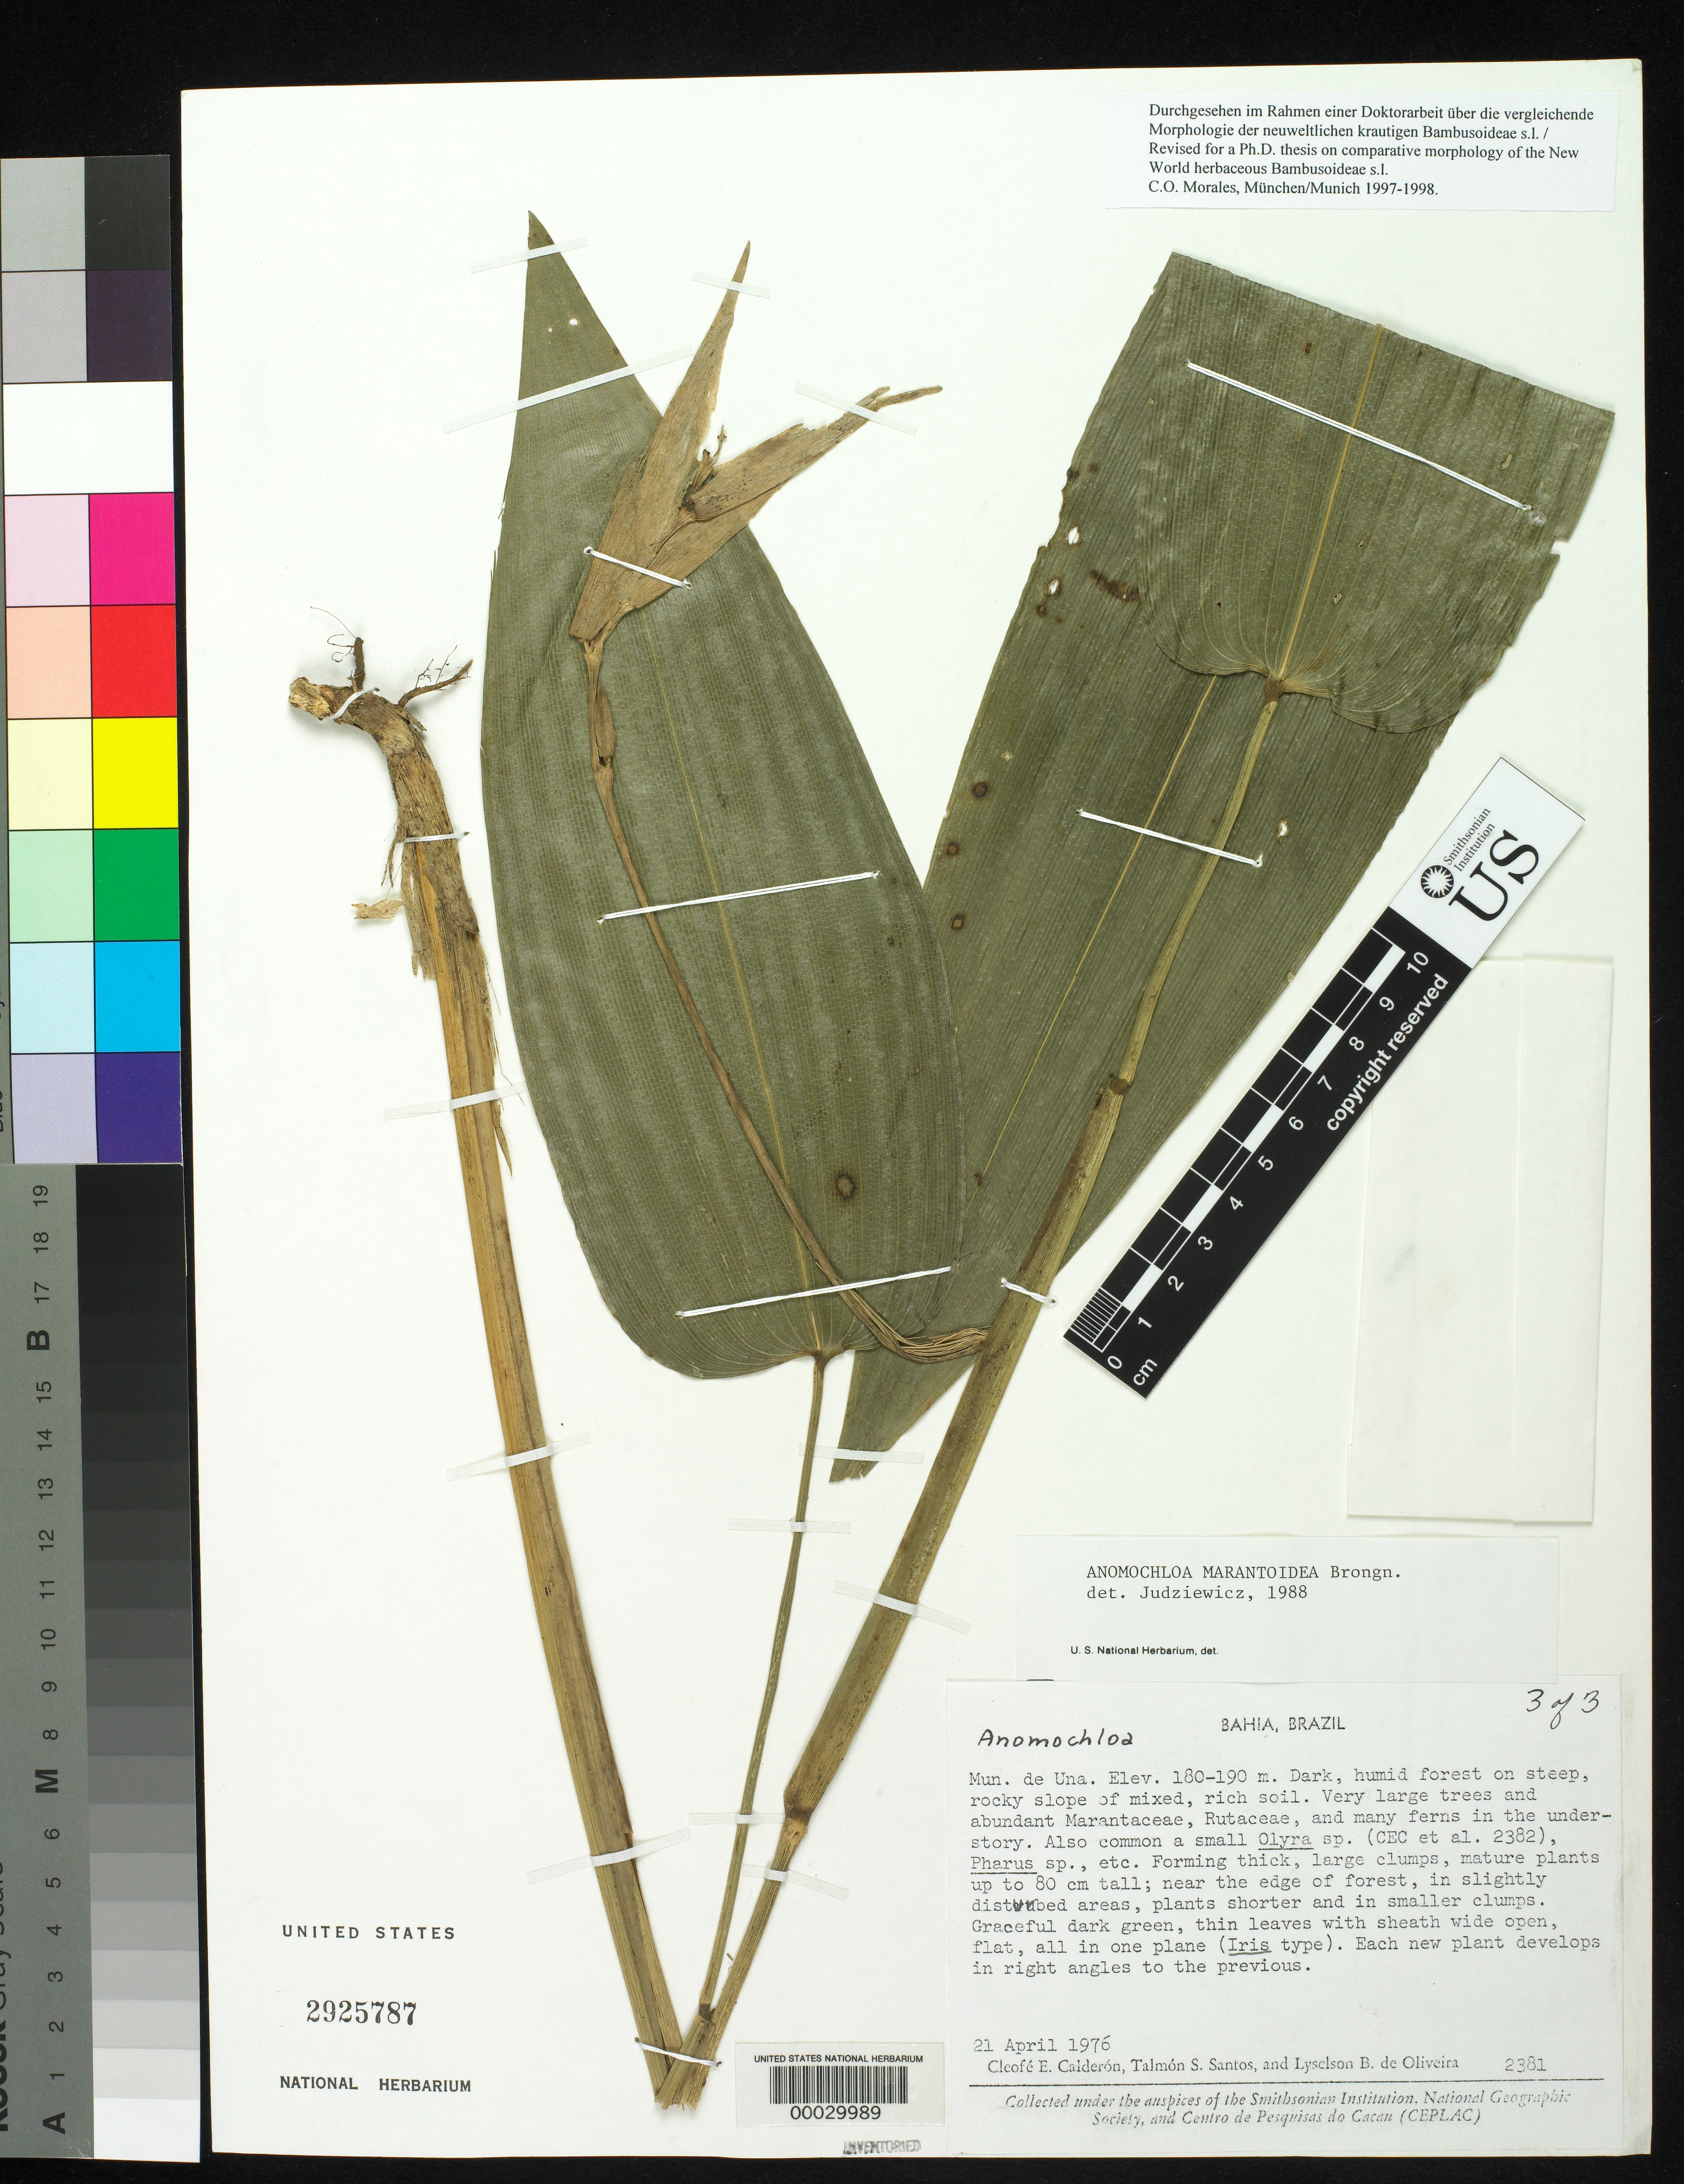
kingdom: Plantae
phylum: Tracheophyta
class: Liliopsida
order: Poales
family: Poaceae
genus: Anomochloa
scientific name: Anomochloa marantoidea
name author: Brongn.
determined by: Judziewicz, E. J.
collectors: C. E. Calderón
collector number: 2381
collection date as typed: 21 Apr 1976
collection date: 1976-04-21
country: Brazil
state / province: Bahia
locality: Una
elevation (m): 180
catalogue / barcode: US 2925787